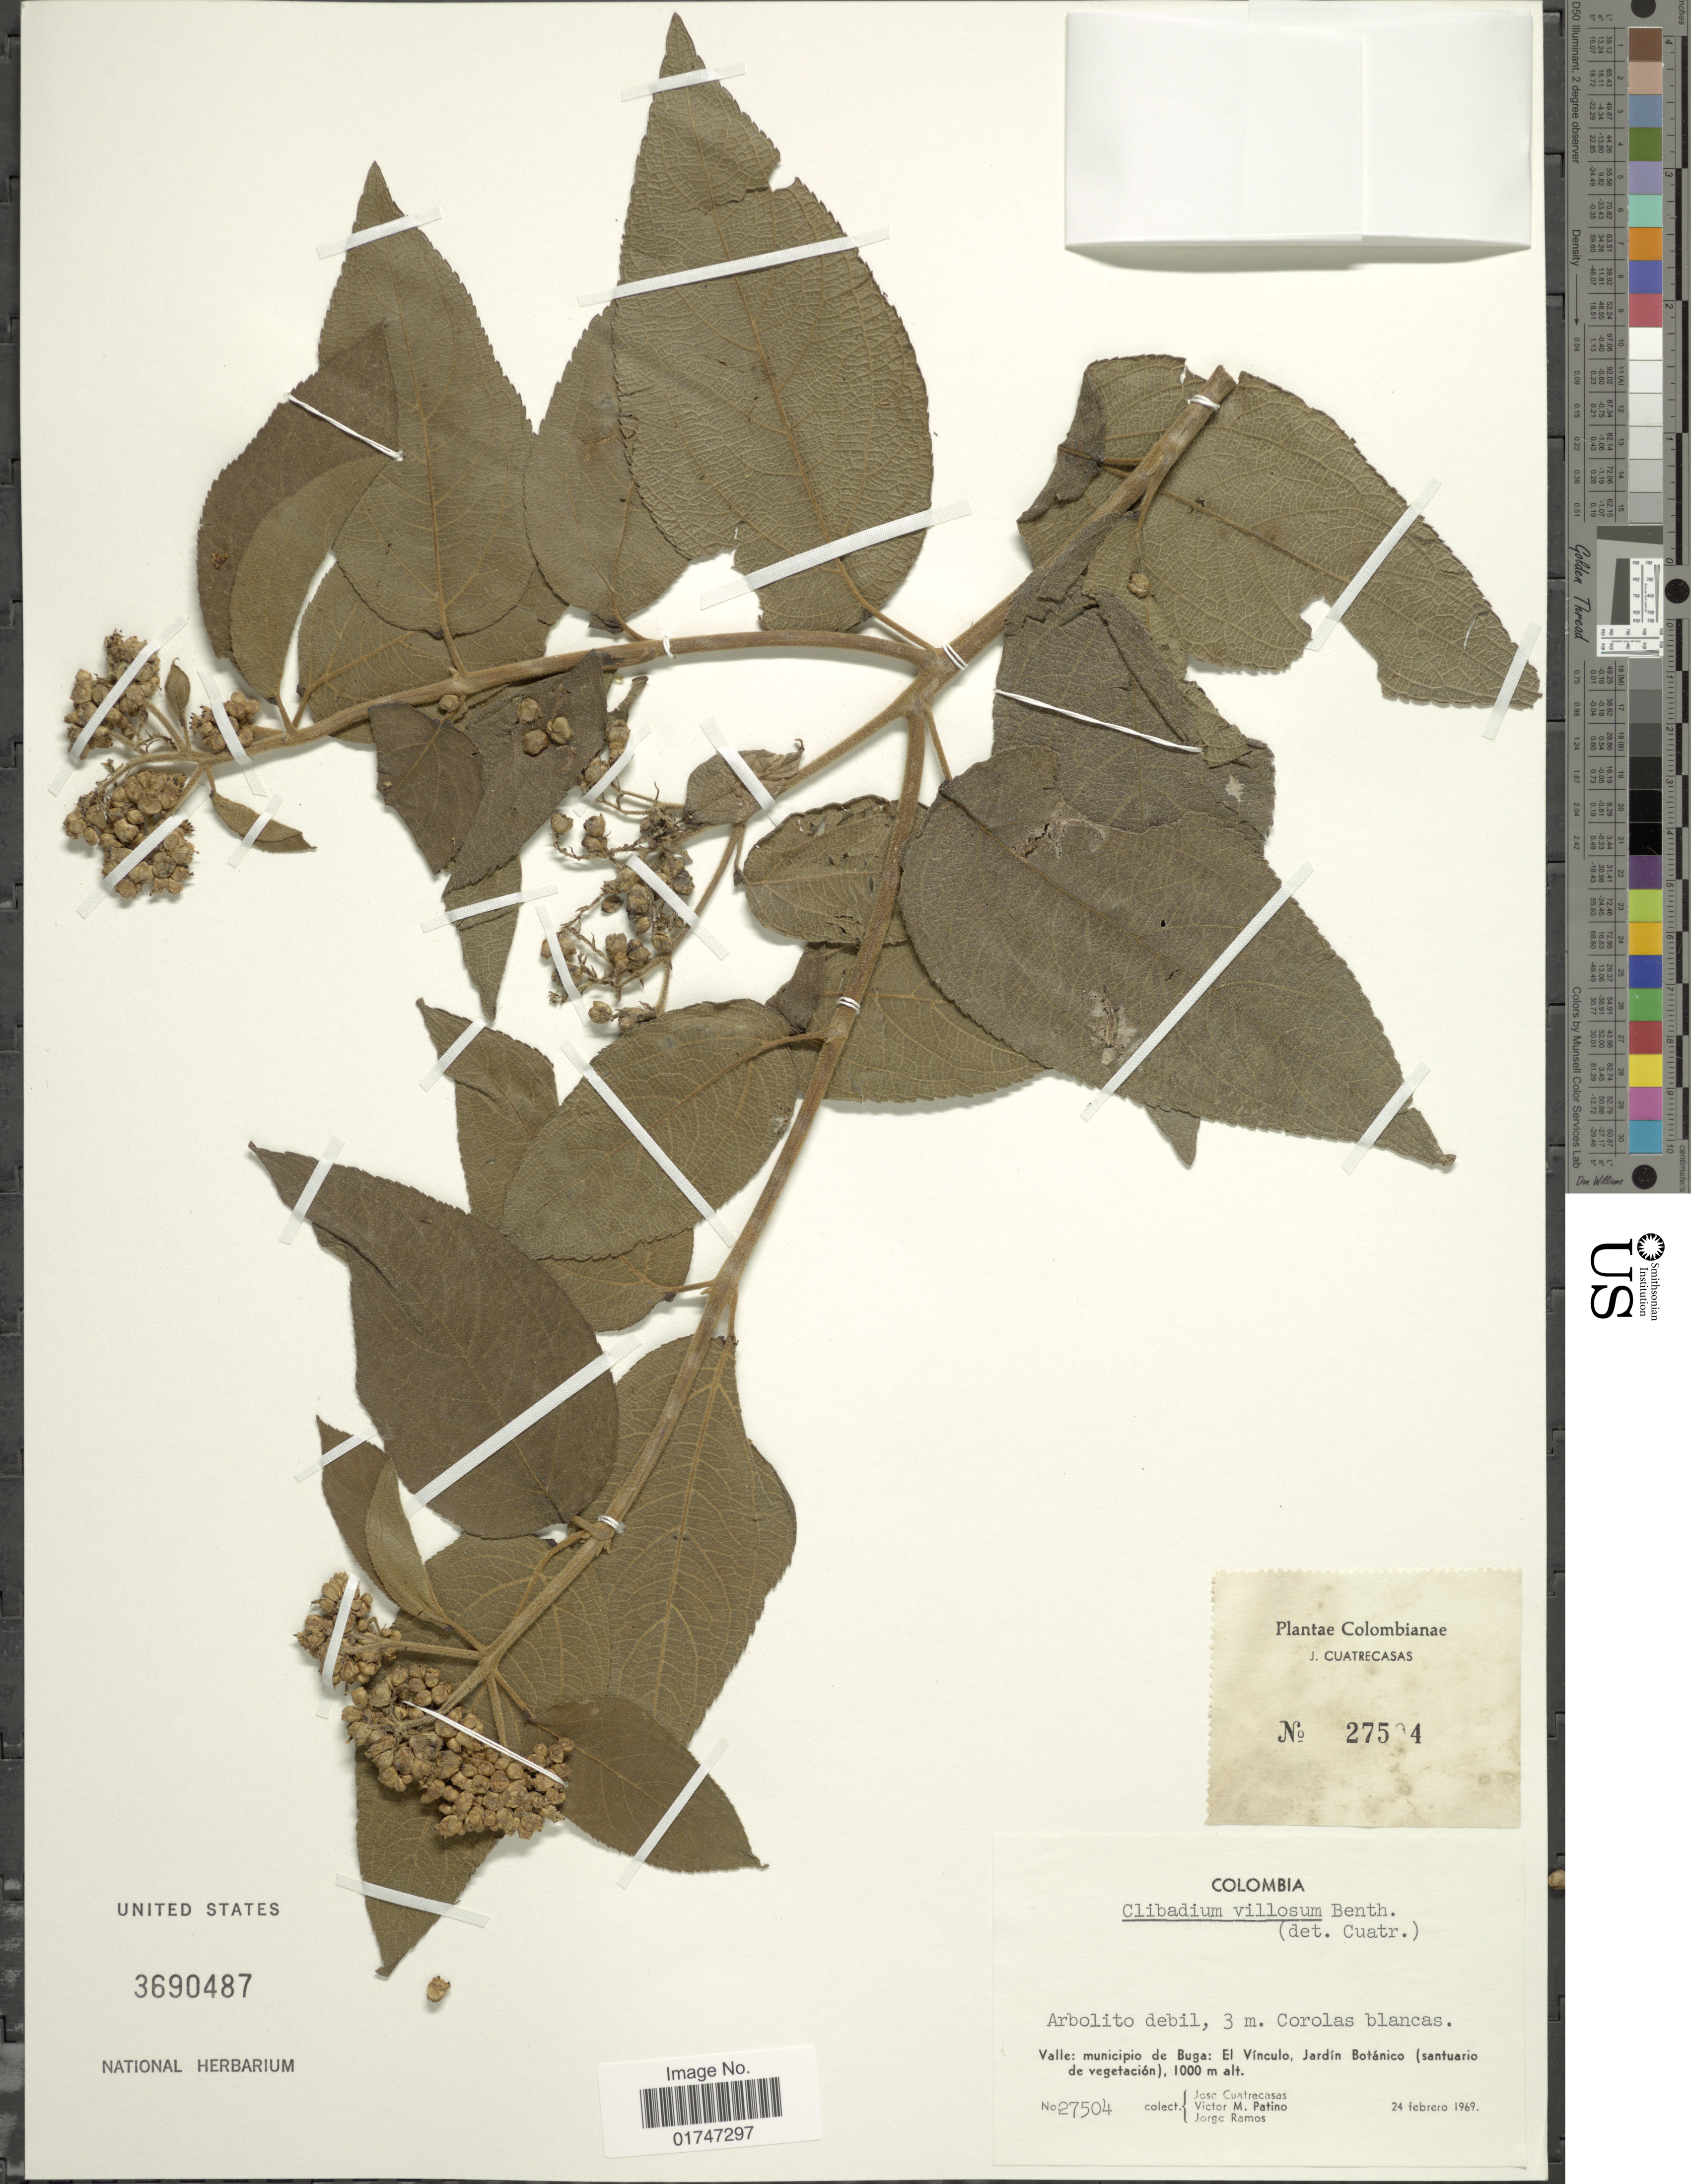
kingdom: Plantae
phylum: Tracheophyta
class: Magnoliopsida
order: Asterales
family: Asteraceae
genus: Clibadium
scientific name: Clibadium villosum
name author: Benth.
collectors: J. Cuatrecasas, V. M. Patiño & J. Ramos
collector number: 27504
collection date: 1969-02-24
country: Colombia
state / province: Valle del Cauca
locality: Valle: municipio de Buga: El Vínculo, Jardín Botánico (santuario de vegetación)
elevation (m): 1000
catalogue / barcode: US 3690487